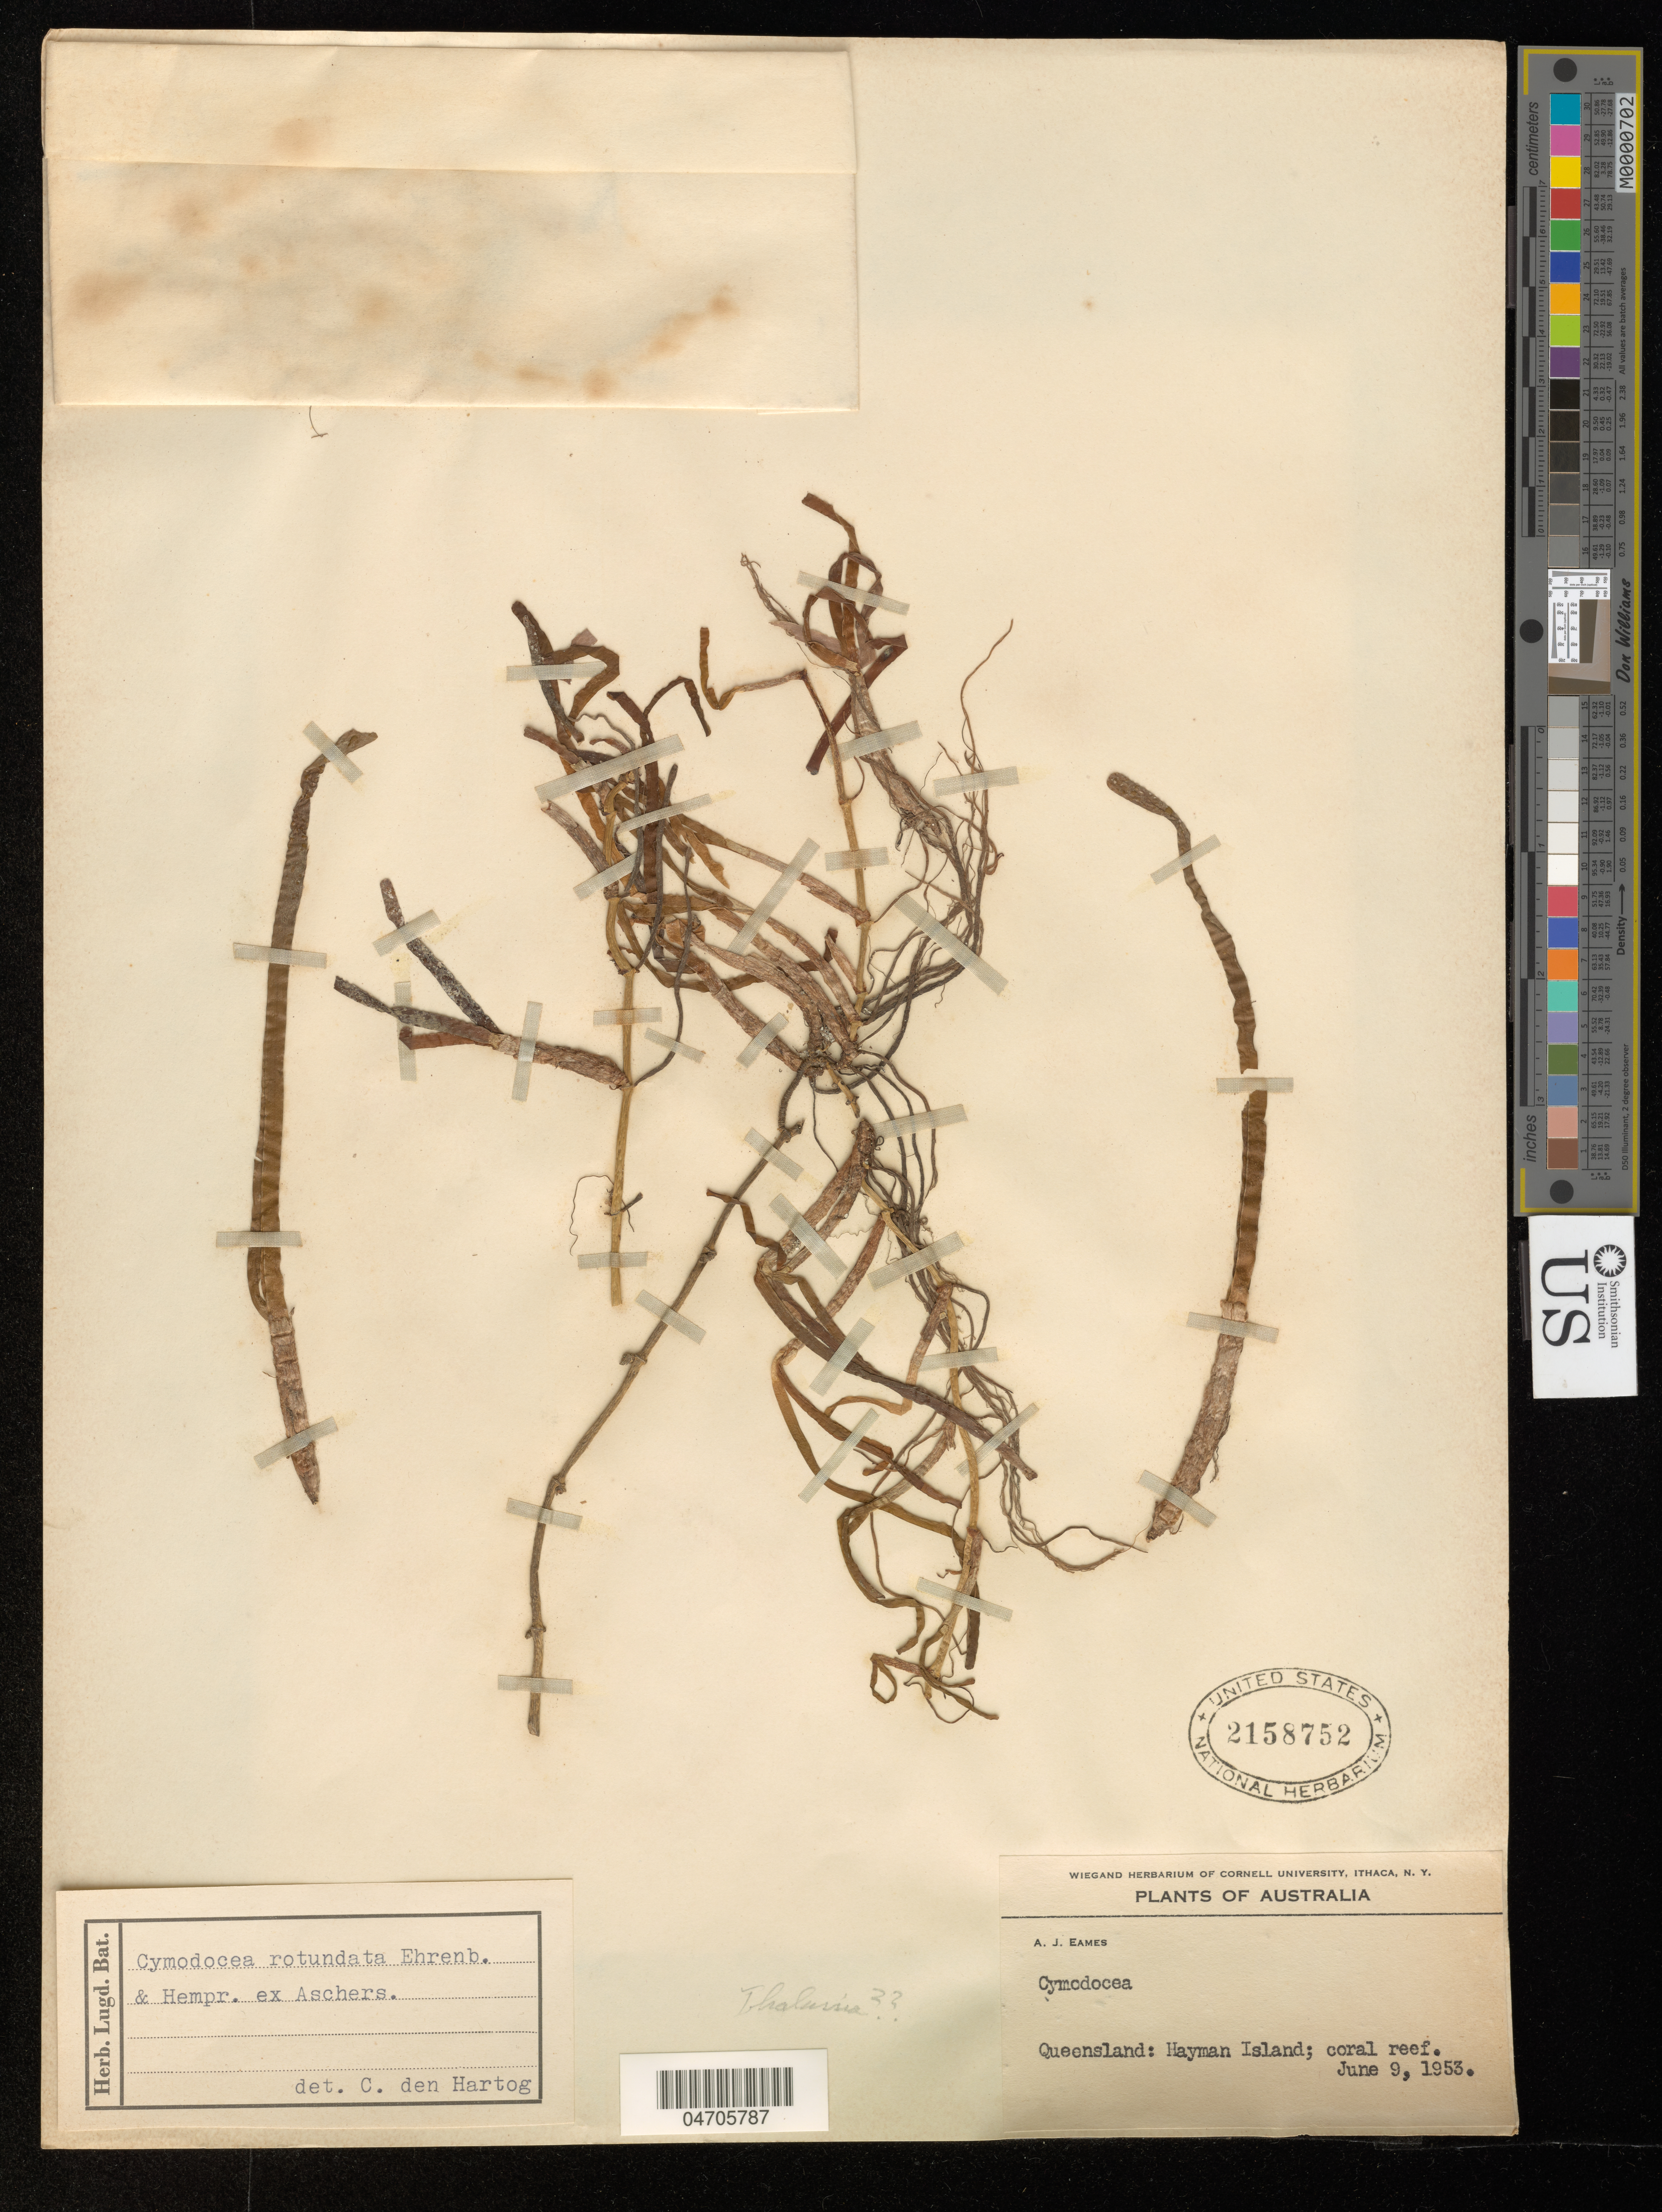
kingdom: Plantae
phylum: Tracheophyta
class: Liliopsida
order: Alismatales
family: Cymodoceaceae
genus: Cymodocea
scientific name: Cymodocea rotundata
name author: Asch. & Schweinf.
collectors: A. J. Eames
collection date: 1953-06-09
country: Australia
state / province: Queensland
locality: Hayman Island; coral reef.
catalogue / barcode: US 2158752